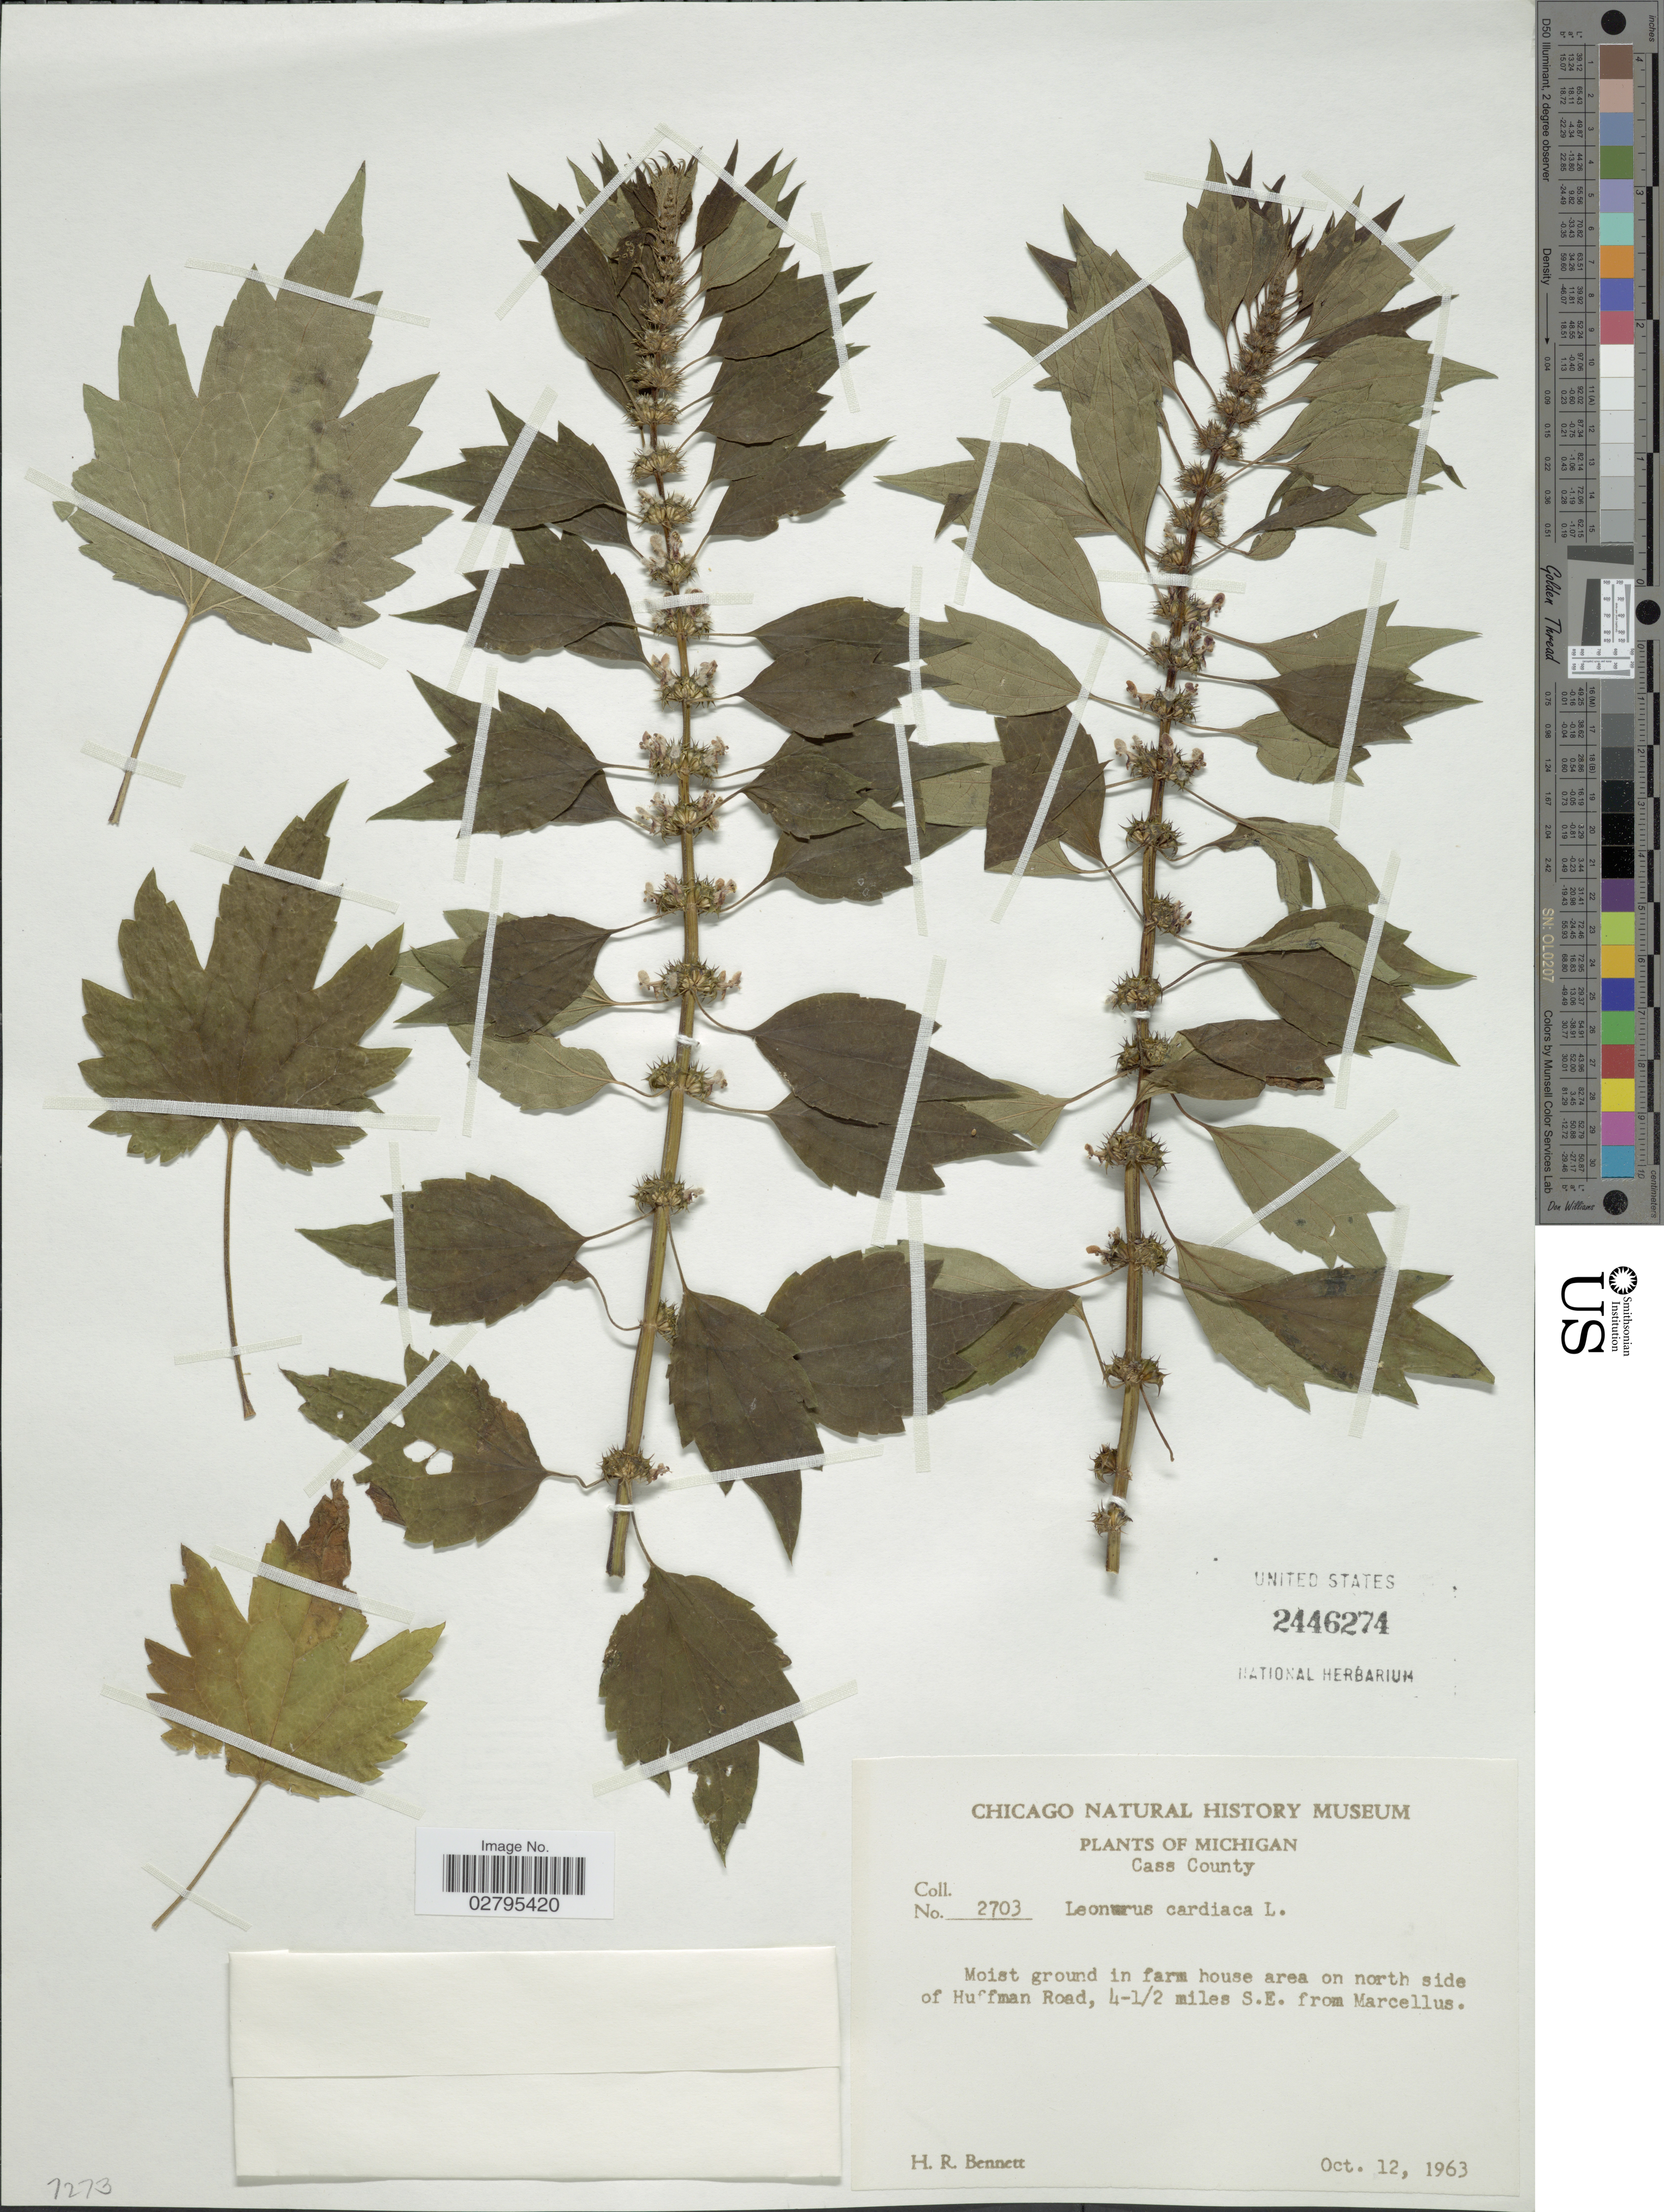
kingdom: Plantae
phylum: Tracheophyta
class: Magnoliopsida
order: Lamiales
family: Lamiaceae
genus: Leonurus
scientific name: Leonurus cardiaca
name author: L.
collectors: H. R. Bennett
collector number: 2703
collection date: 1963-10-12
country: United States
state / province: Michigan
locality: Cass County, in farm house area on north side of Huffman Road, 4-1/2 miles S.E. from Marcellus.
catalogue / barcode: US 2446274